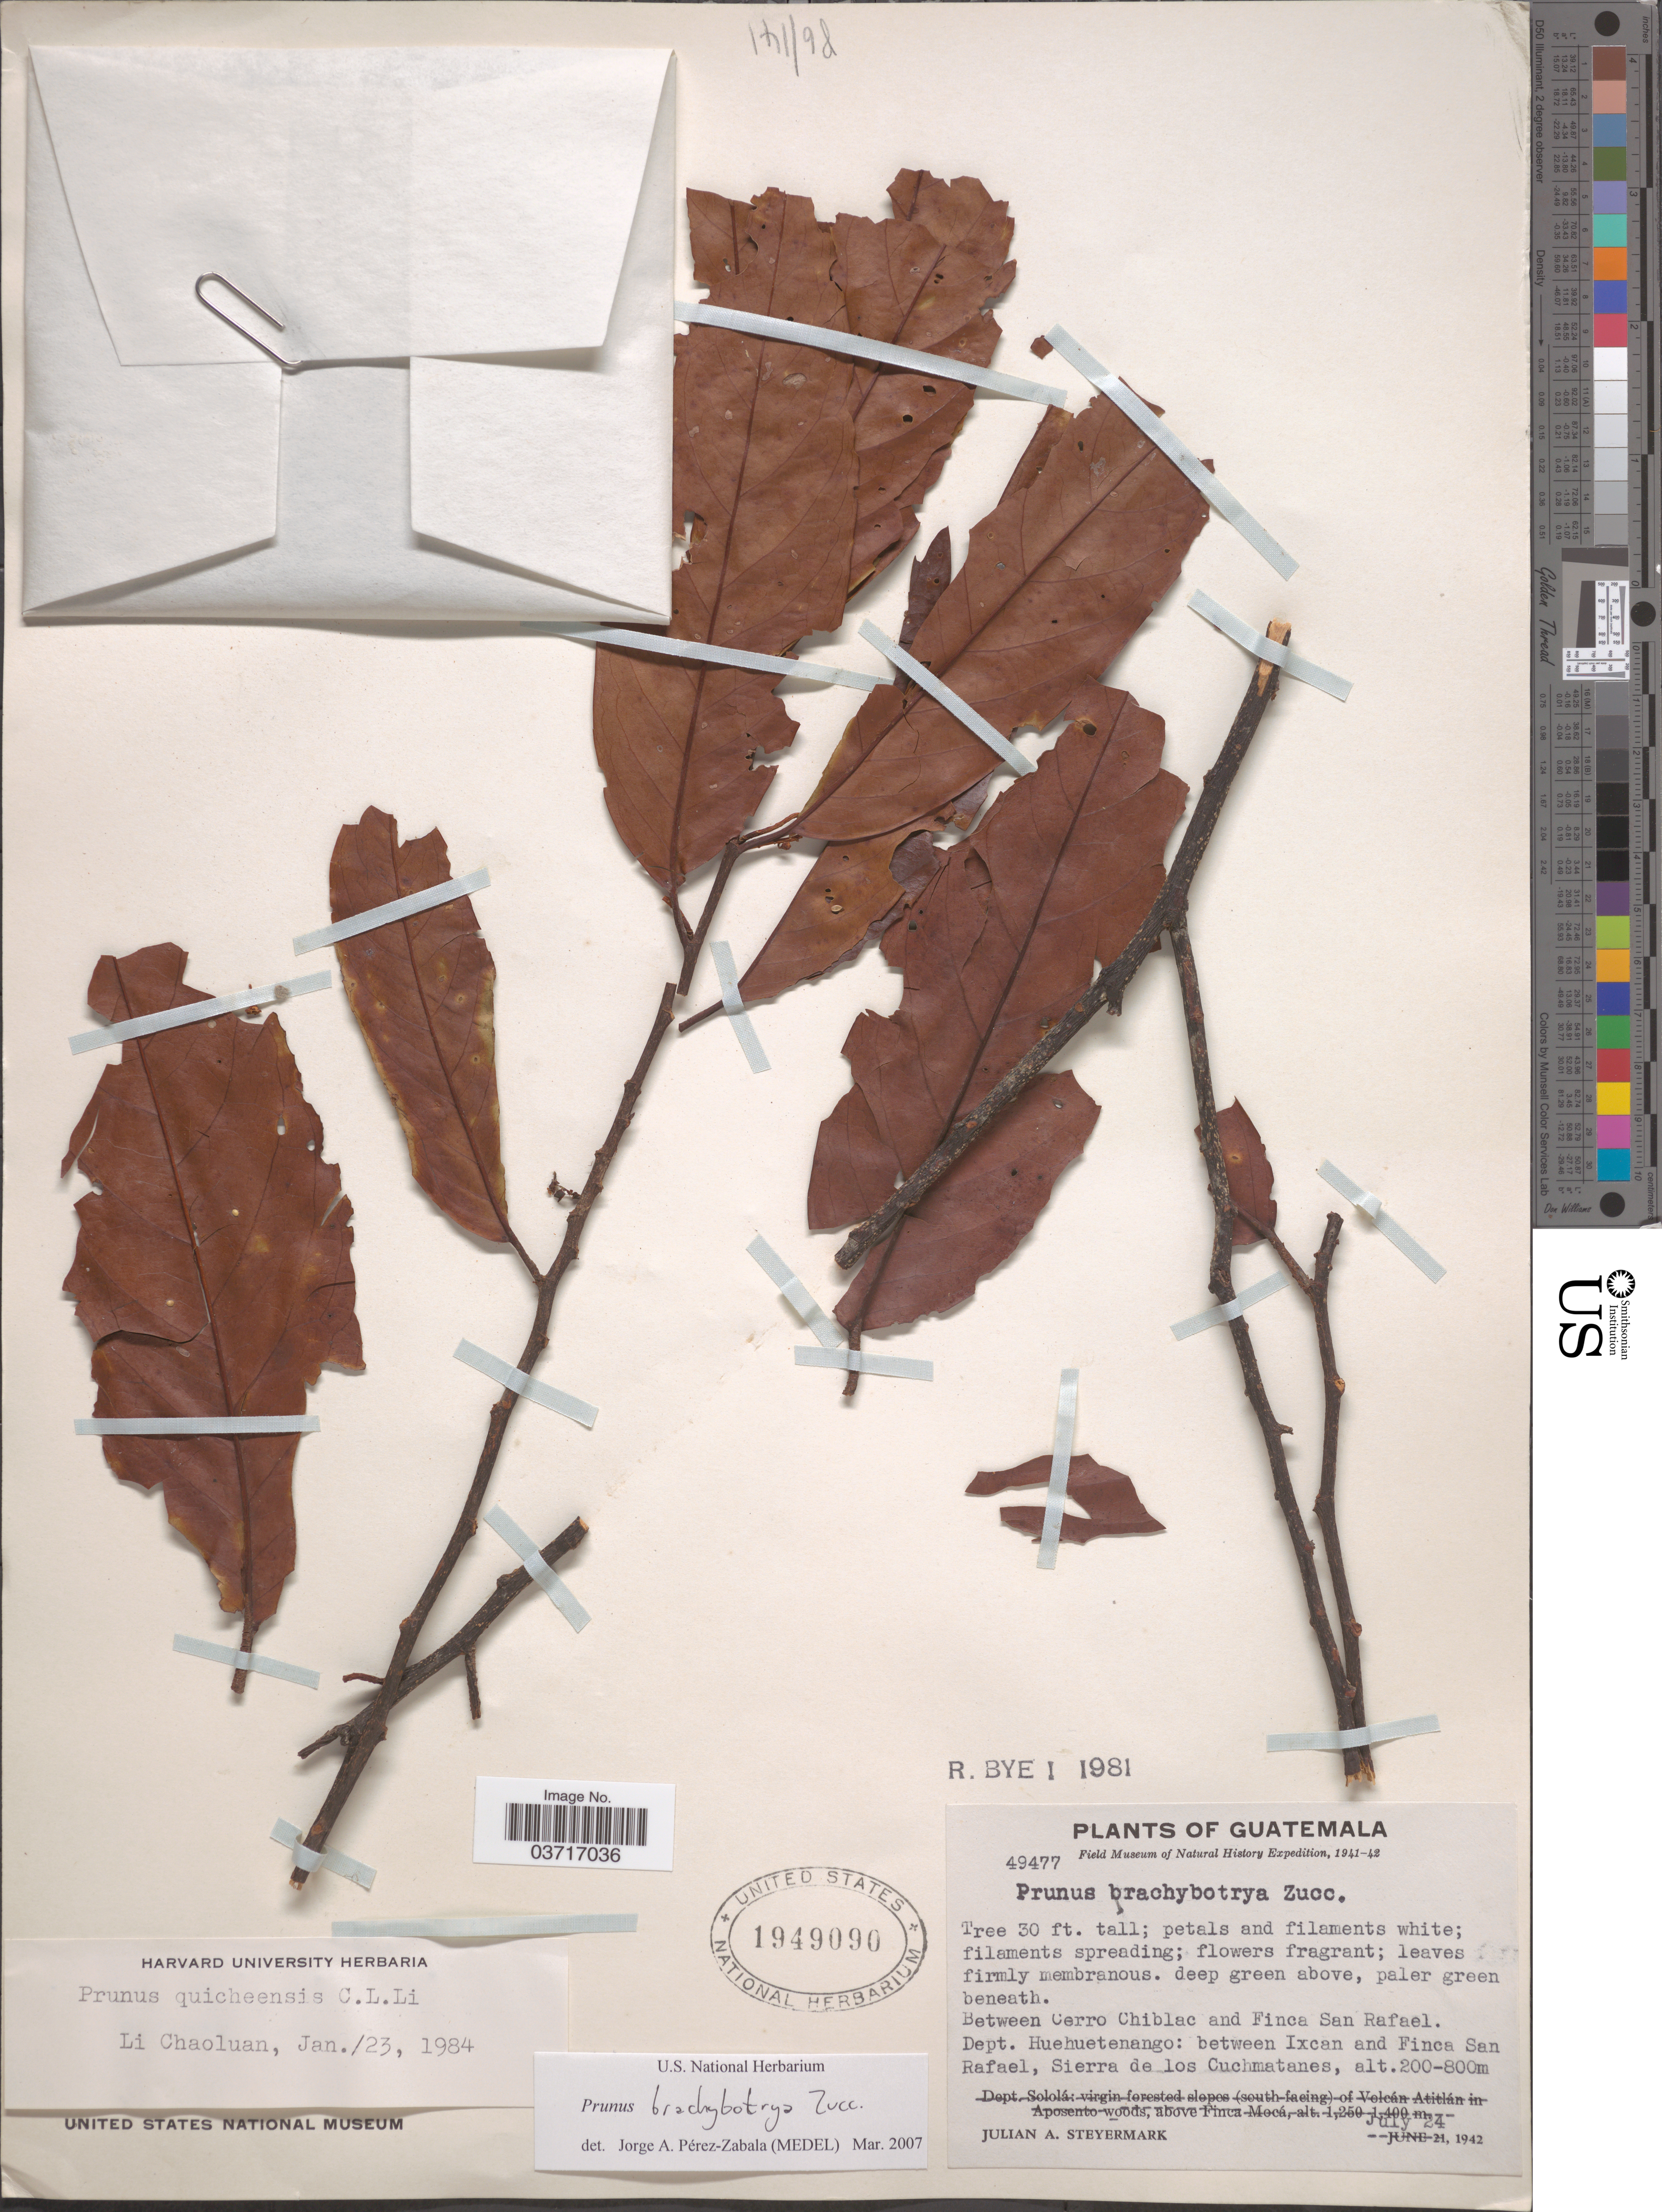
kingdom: Plantae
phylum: Tracheophyta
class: Magnoliopsida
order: Rosales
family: Rosaceae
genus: Prunus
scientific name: Prunus sp.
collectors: J. Steyermark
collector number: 49477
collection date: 1942-07-24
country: Guatemala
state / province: Huehuetenango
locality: Between Cerro Chiblac and Finca San Rafael. Dept. Huehuetenango: between Ixcan and Finca San Rafael, Sierra de los Cuchmatanes.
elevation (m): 200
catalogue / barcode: US 1949090